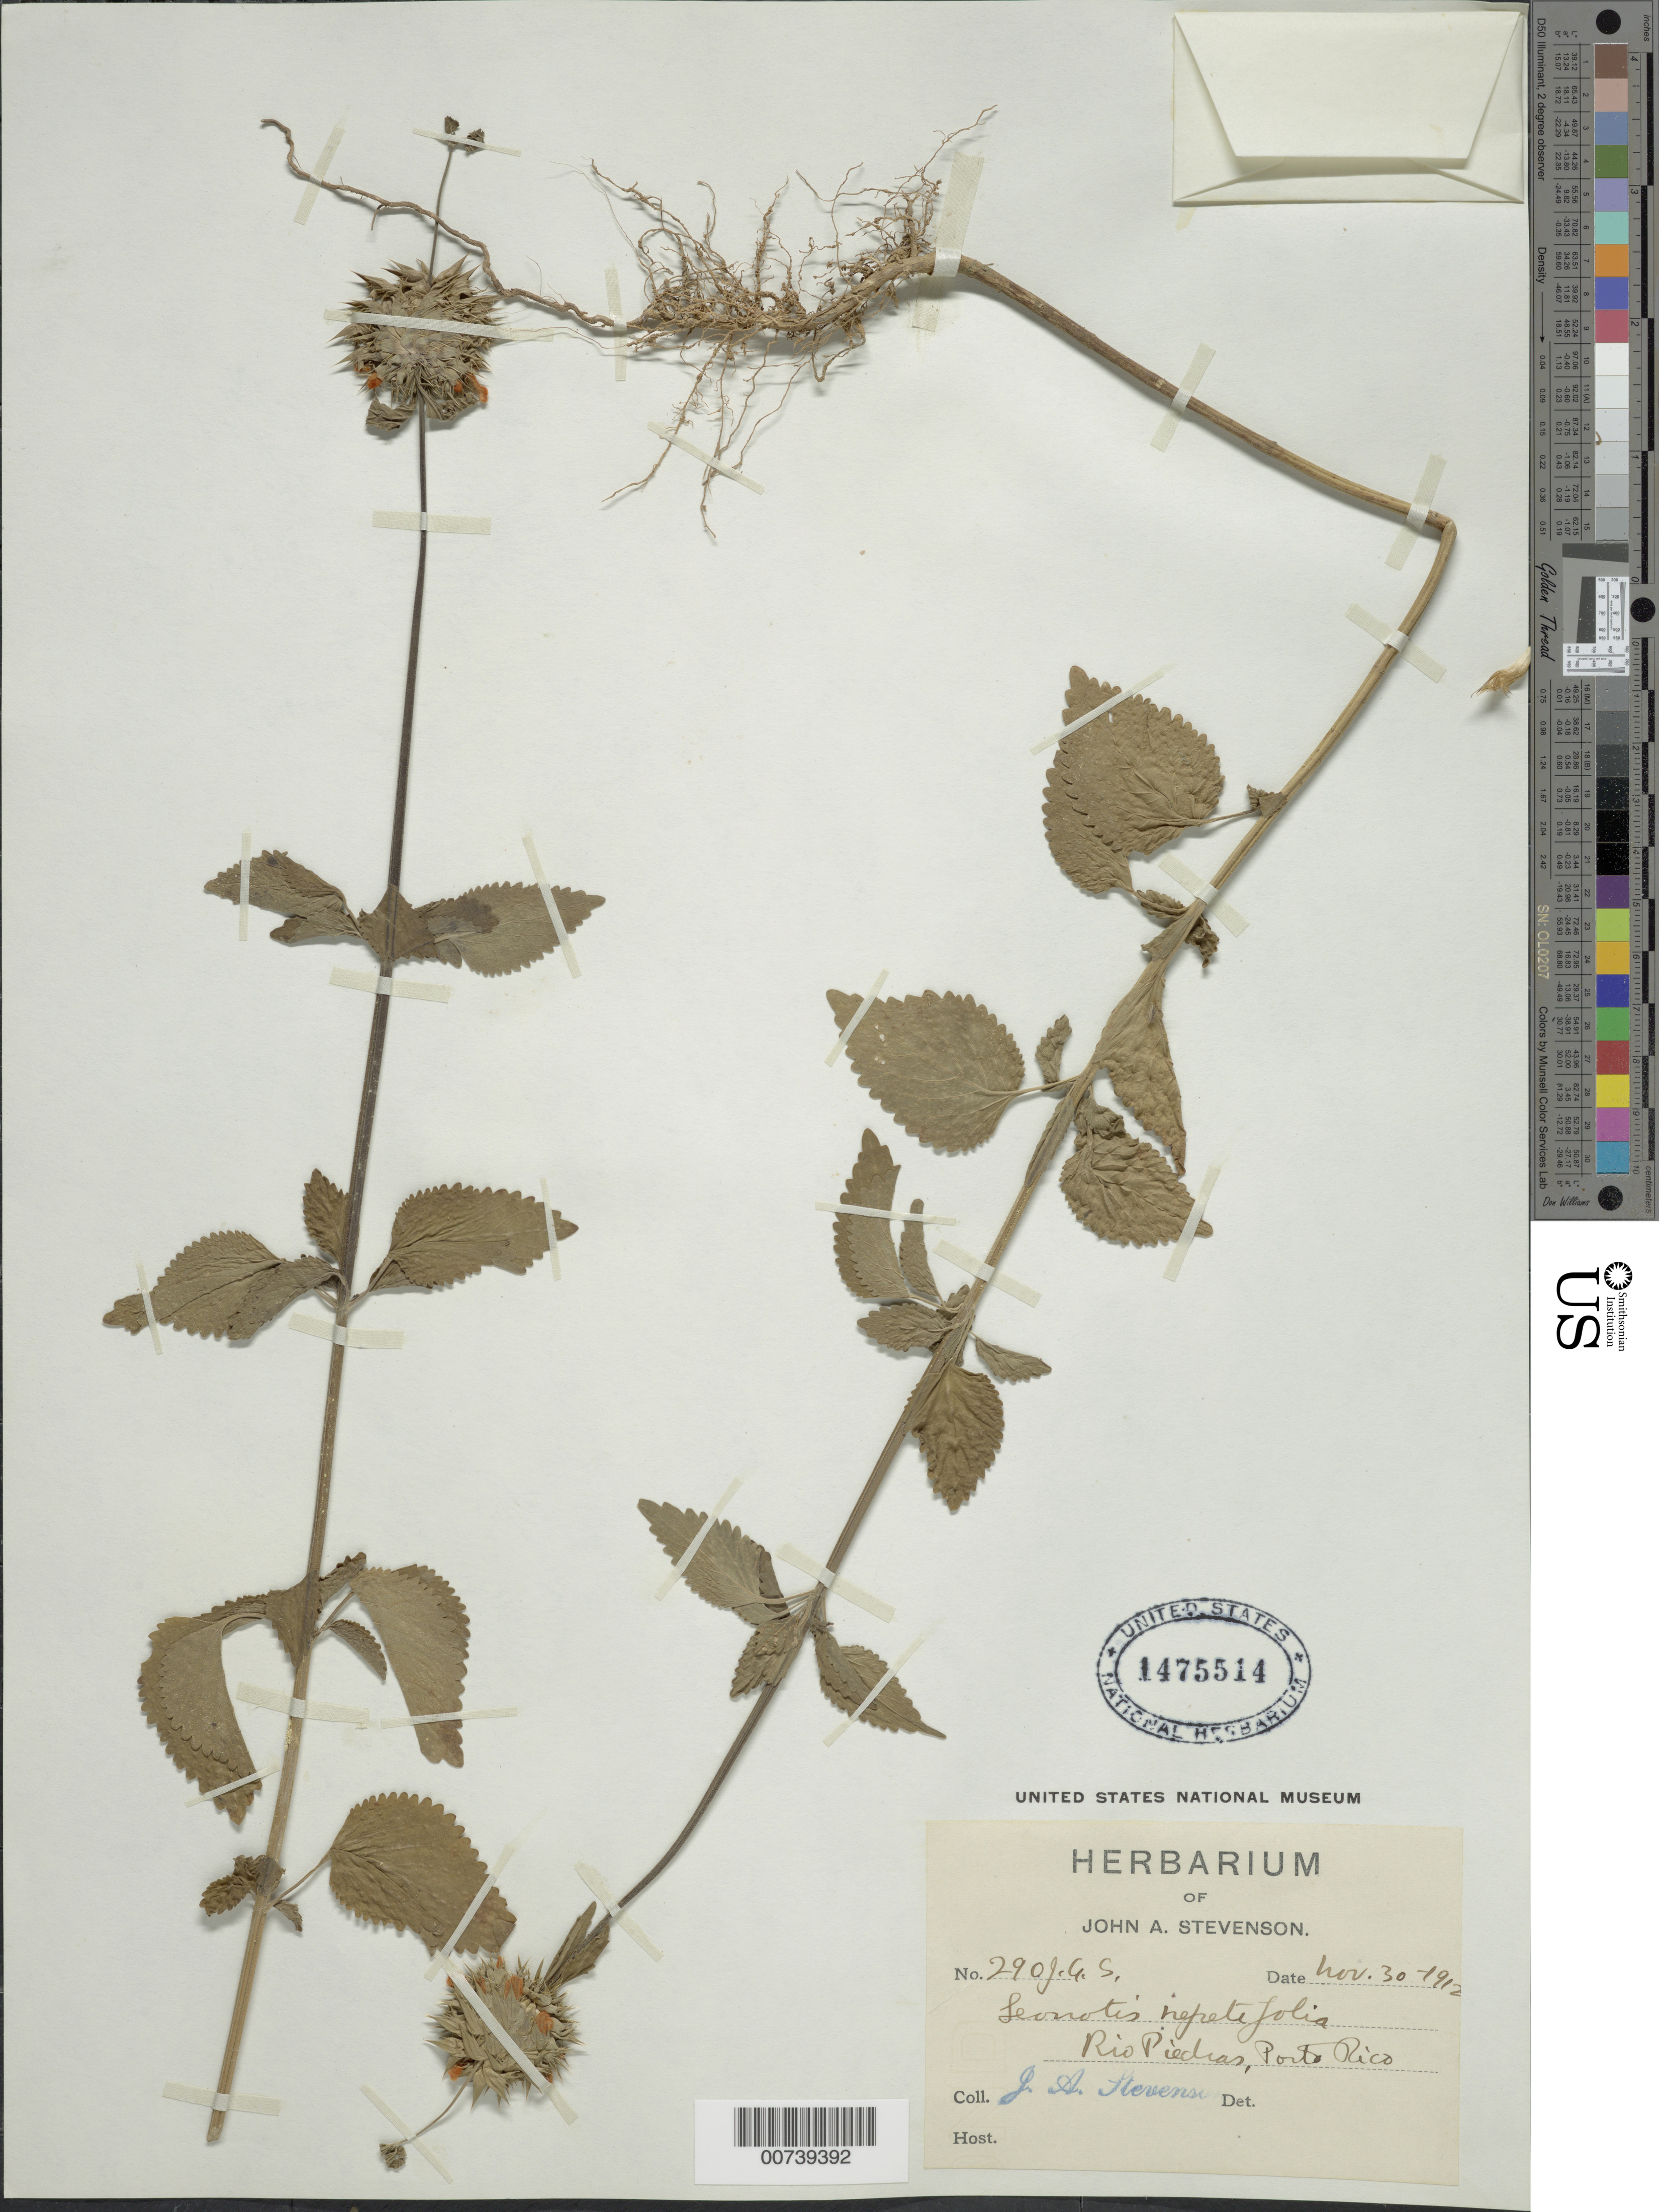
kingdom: Plantae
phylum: Tracheophyta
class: Magnoliopsida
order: Lamiales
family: Lamiaceae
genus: Leonotis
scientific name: Leonotis nepetifolia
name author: (L.) R. Br.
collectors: J. Stevenson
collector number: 290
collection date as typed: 30 Nov 1912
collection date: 1912-11-30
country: Puerto Rico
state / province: San Juan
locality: Río Piedras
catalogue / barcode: US 1475514